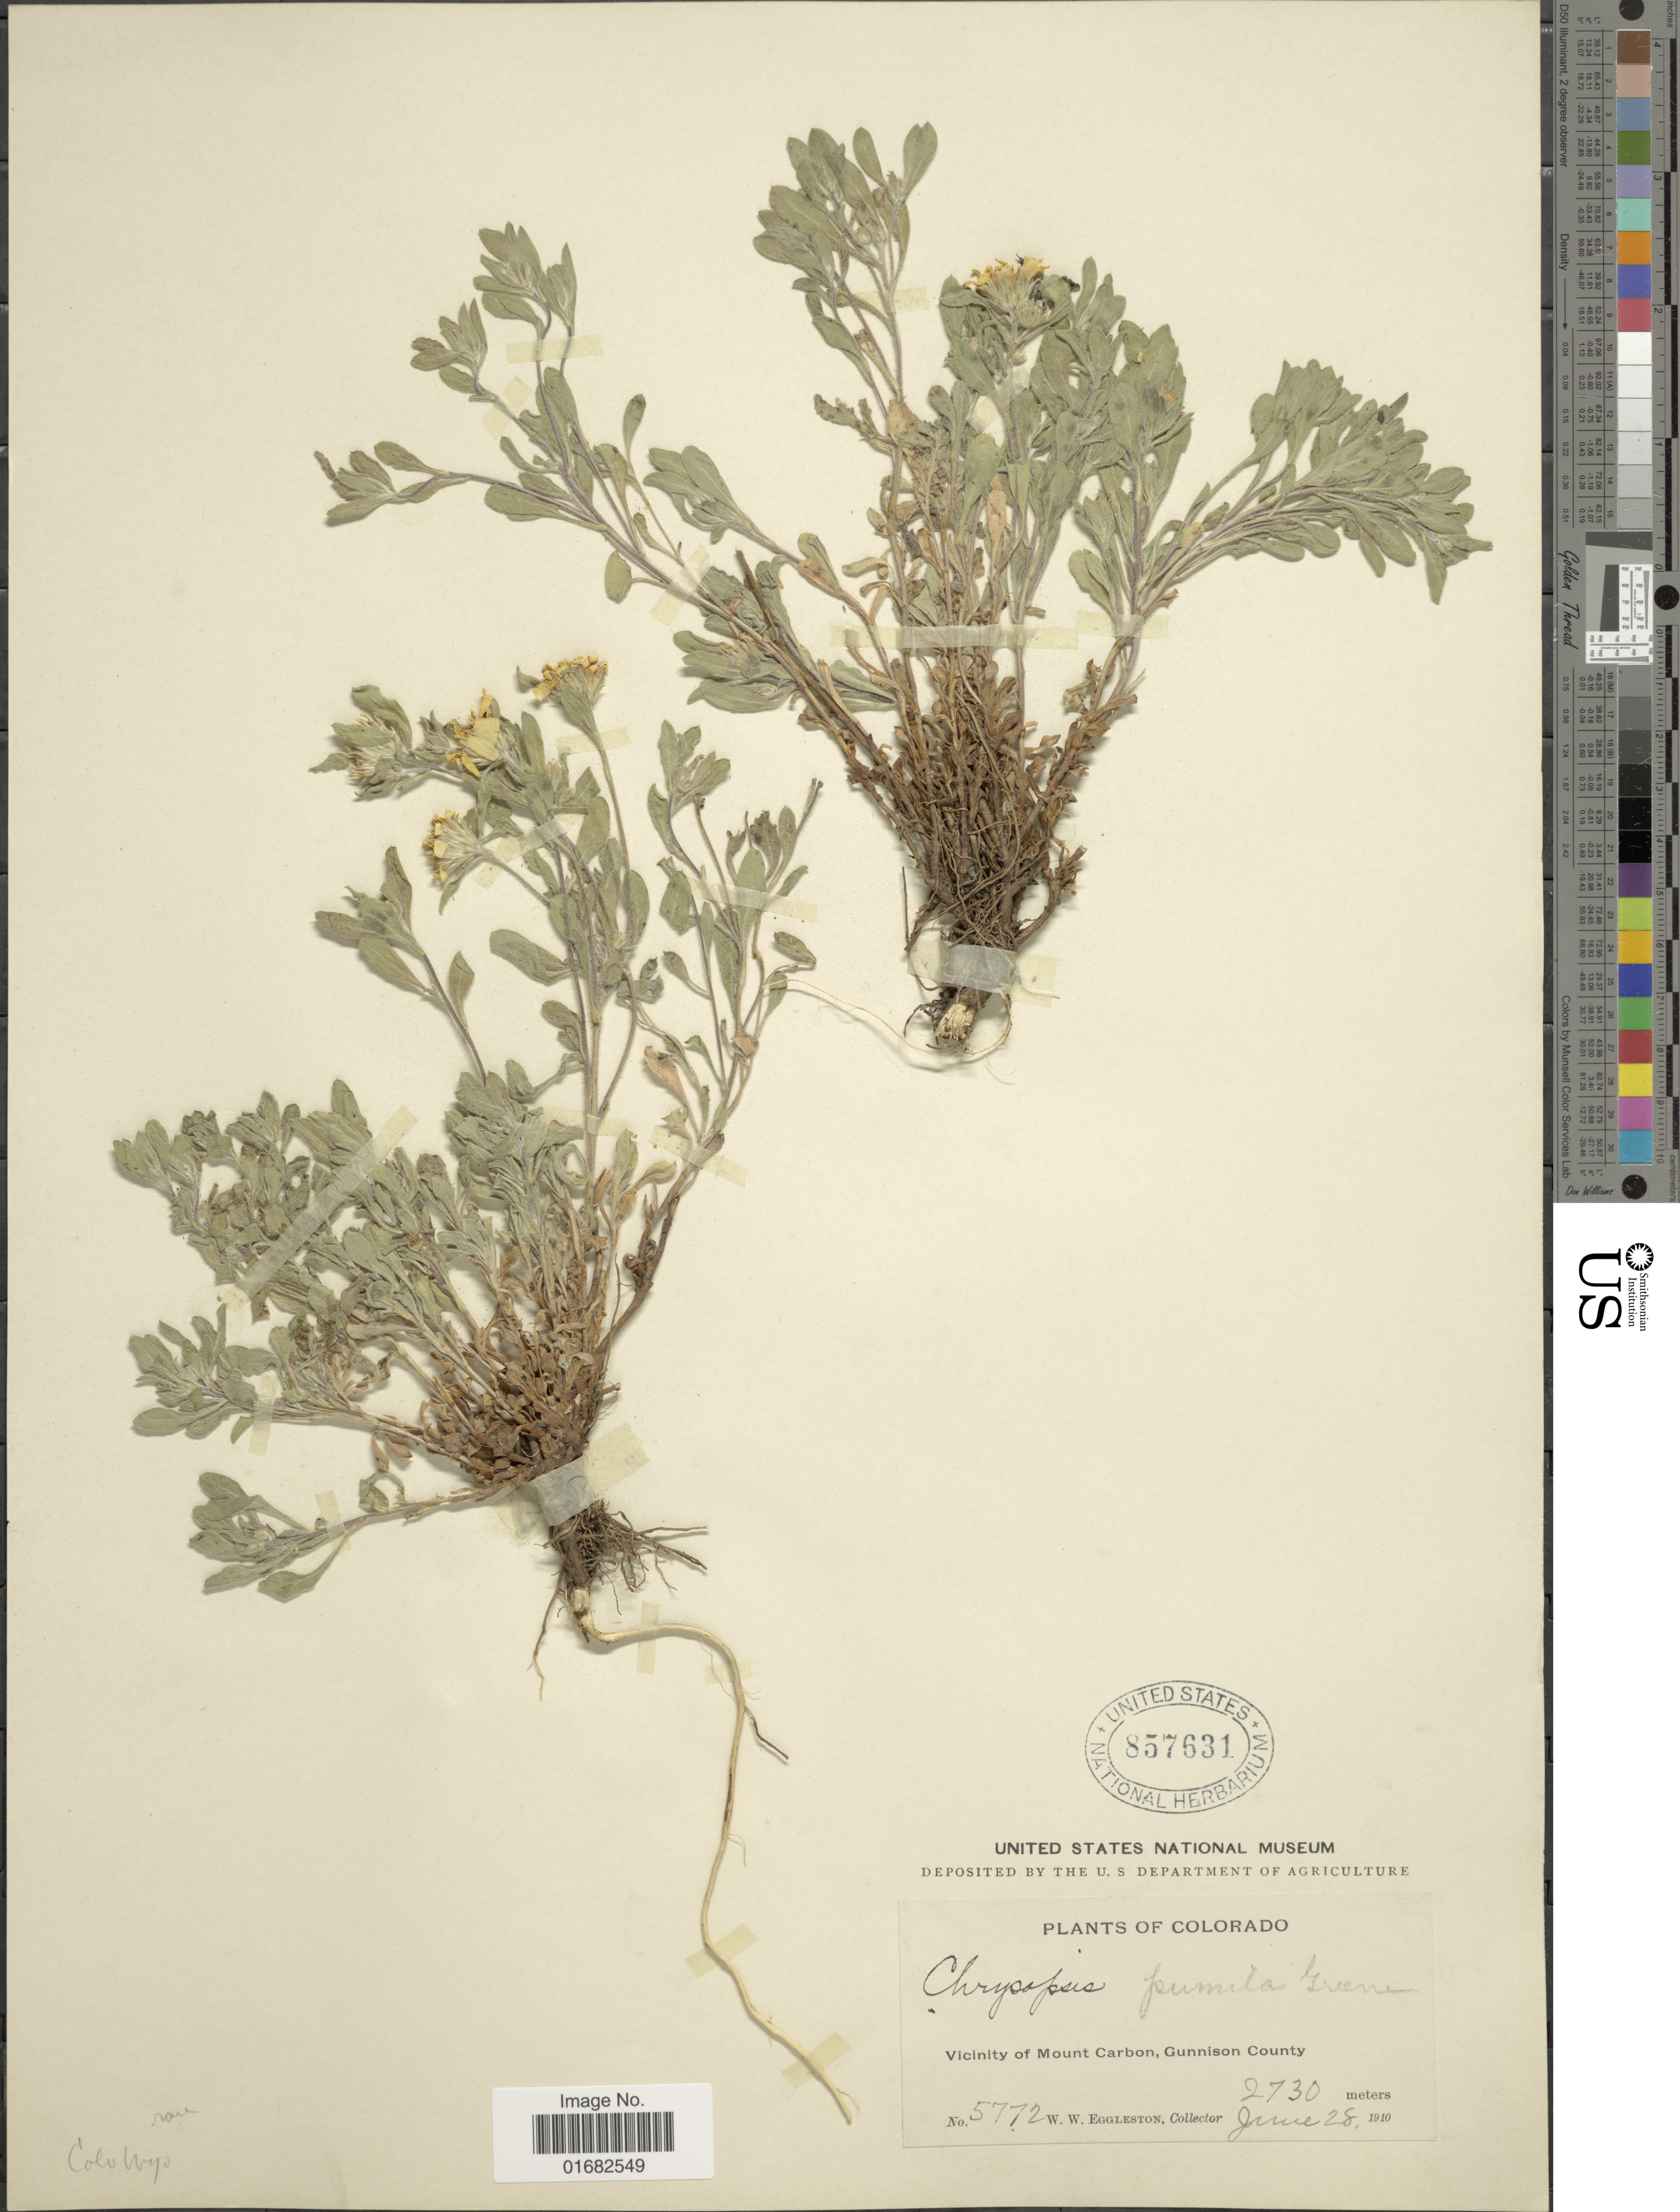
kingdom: Plantae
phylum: Tracheophyta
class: Magnoliopsida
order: Asterales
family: Asteraceae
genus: Heterotheca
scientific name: Heterotheca pumila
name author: (Greene) Semple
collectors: W. W. Eggleston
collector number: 5772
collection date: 1910-06-28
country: United States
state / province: Colorado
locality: Vicinity of Mount Carbon, Gunnison County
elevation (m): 2730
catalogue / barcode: US 857631